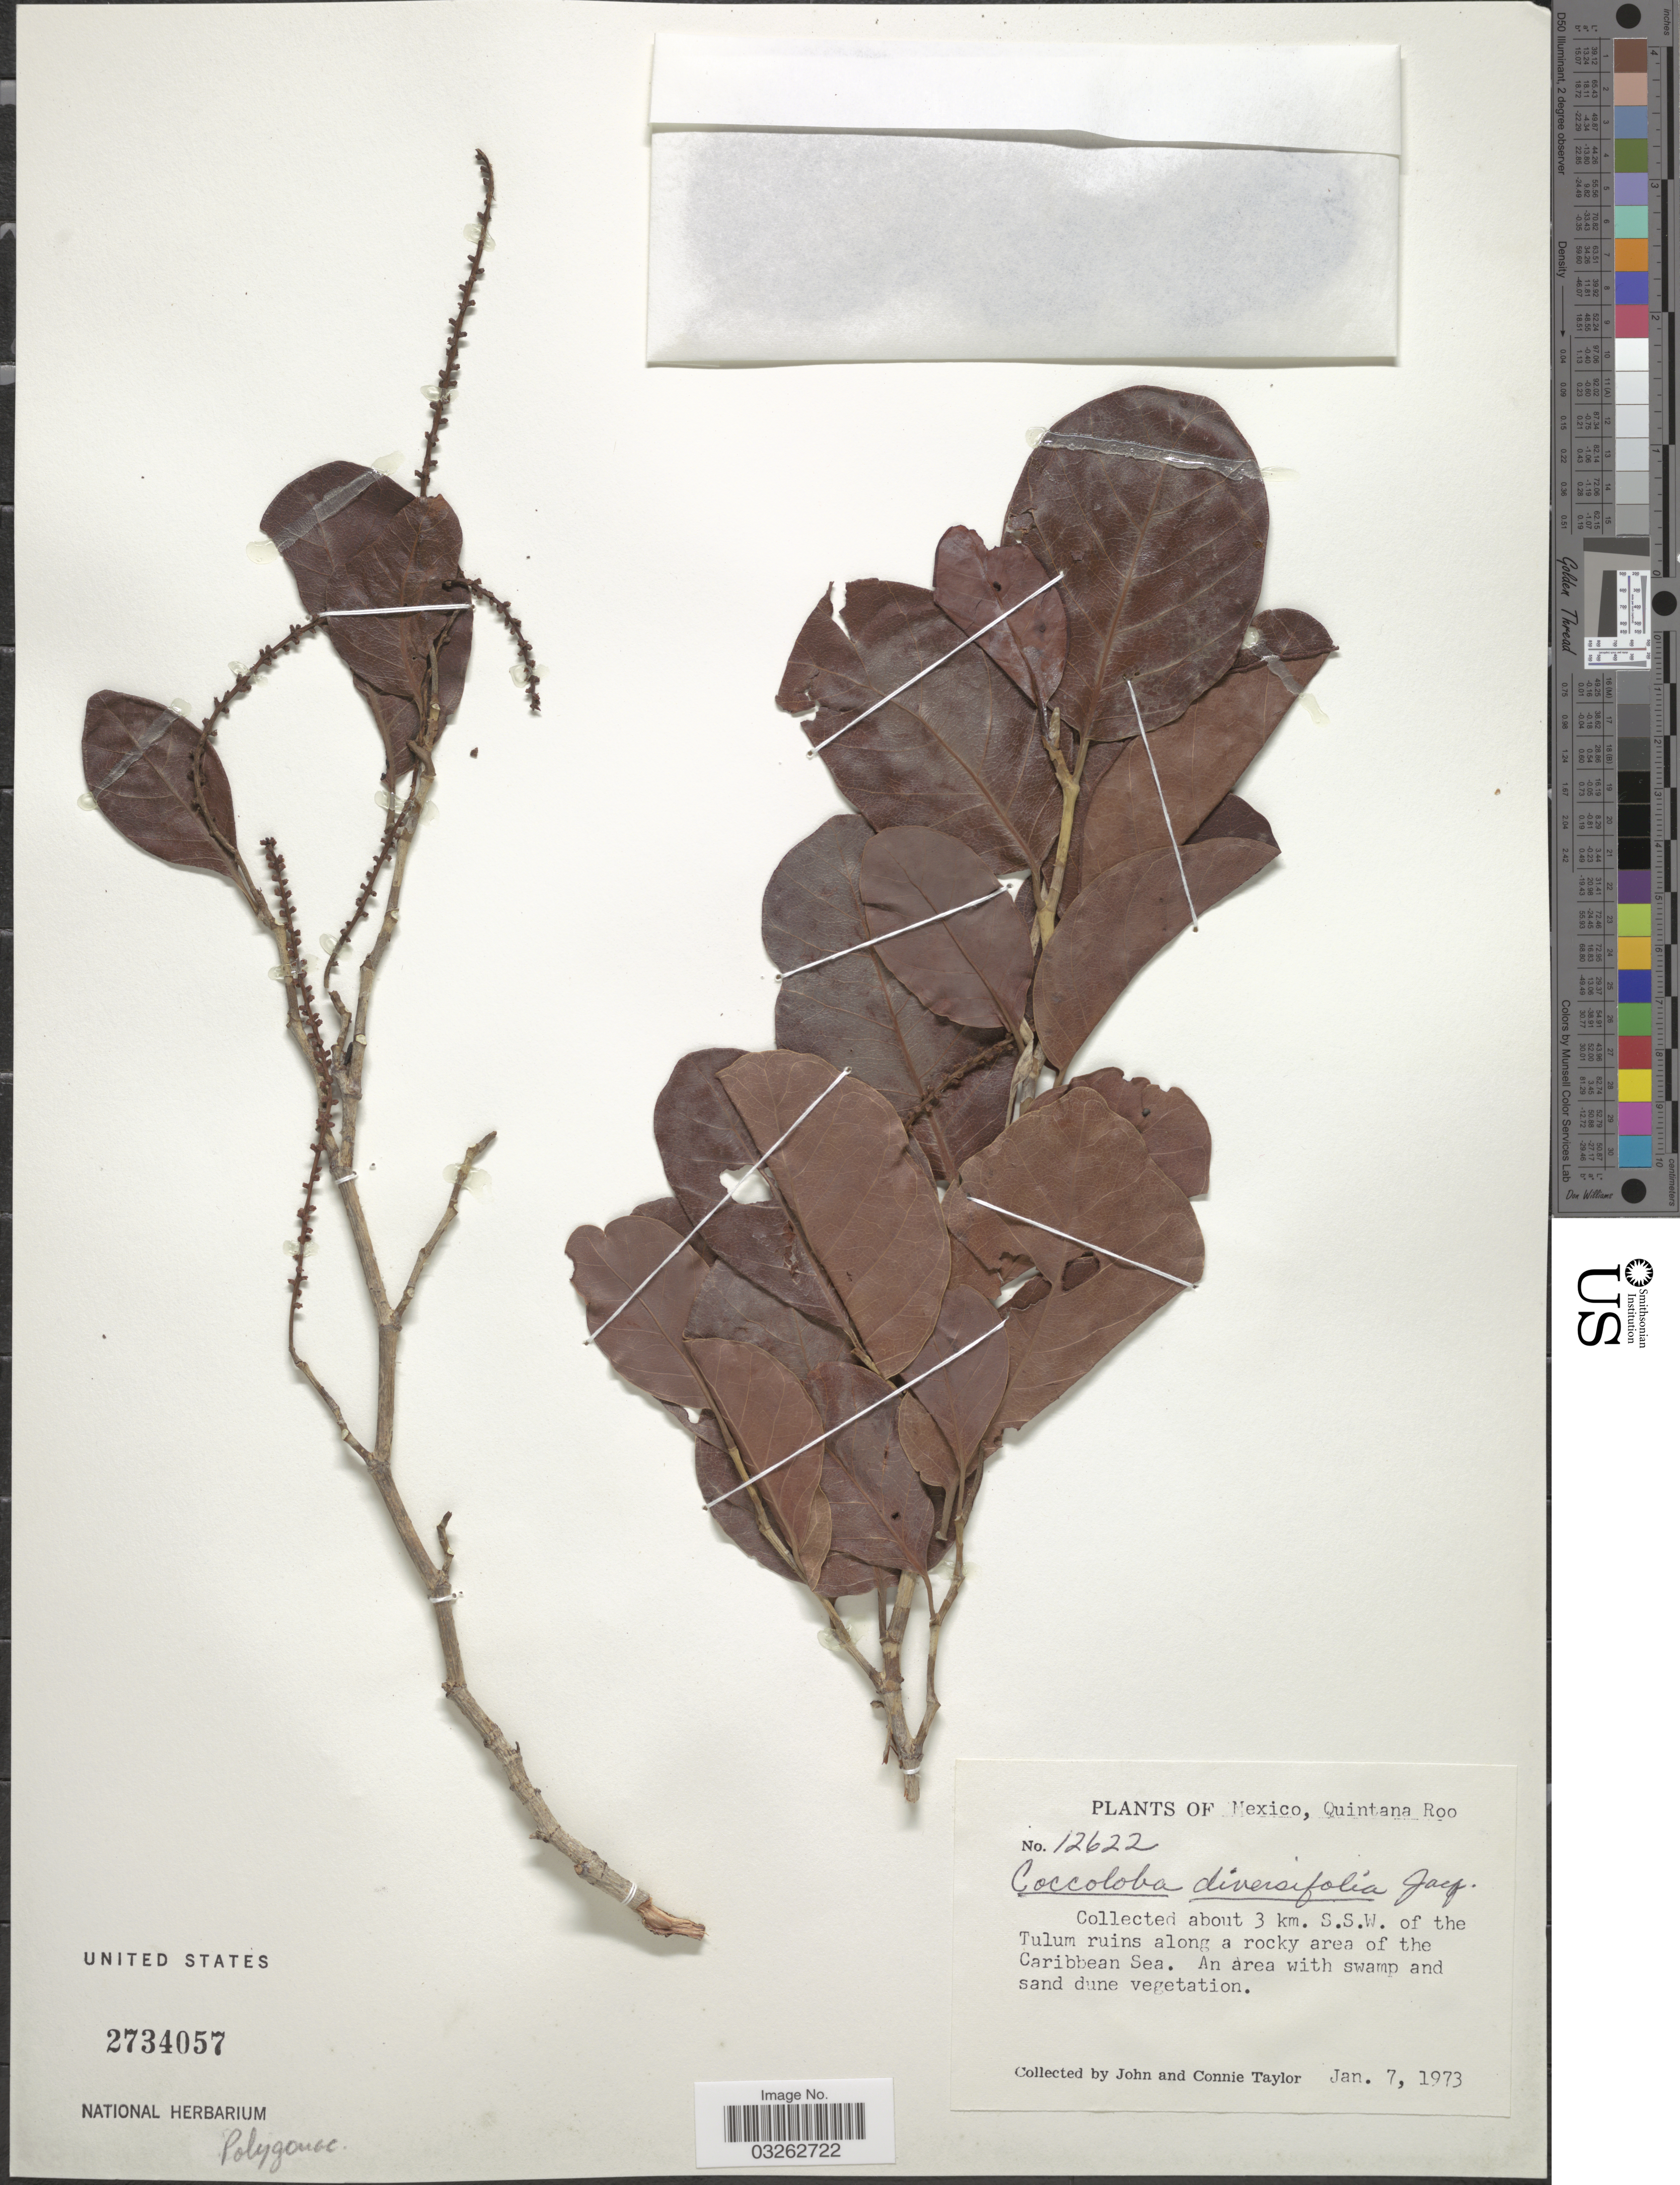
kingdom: Plantae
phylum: Tracheophyta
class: Magnoliopsida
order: Caryophyllales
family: Polygonaceae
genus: Coccoloba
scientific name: Coccoloba diversifolia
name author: Jacq.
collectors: J. Taylor & C. Taylor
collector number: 12622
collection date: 1973-01-07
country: Mexico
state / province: Quintana Roo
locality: About 3 km. S.S.W. of the Tulum ruins along a rocky area of the Caribbean Sea.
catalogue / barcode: US 2734057